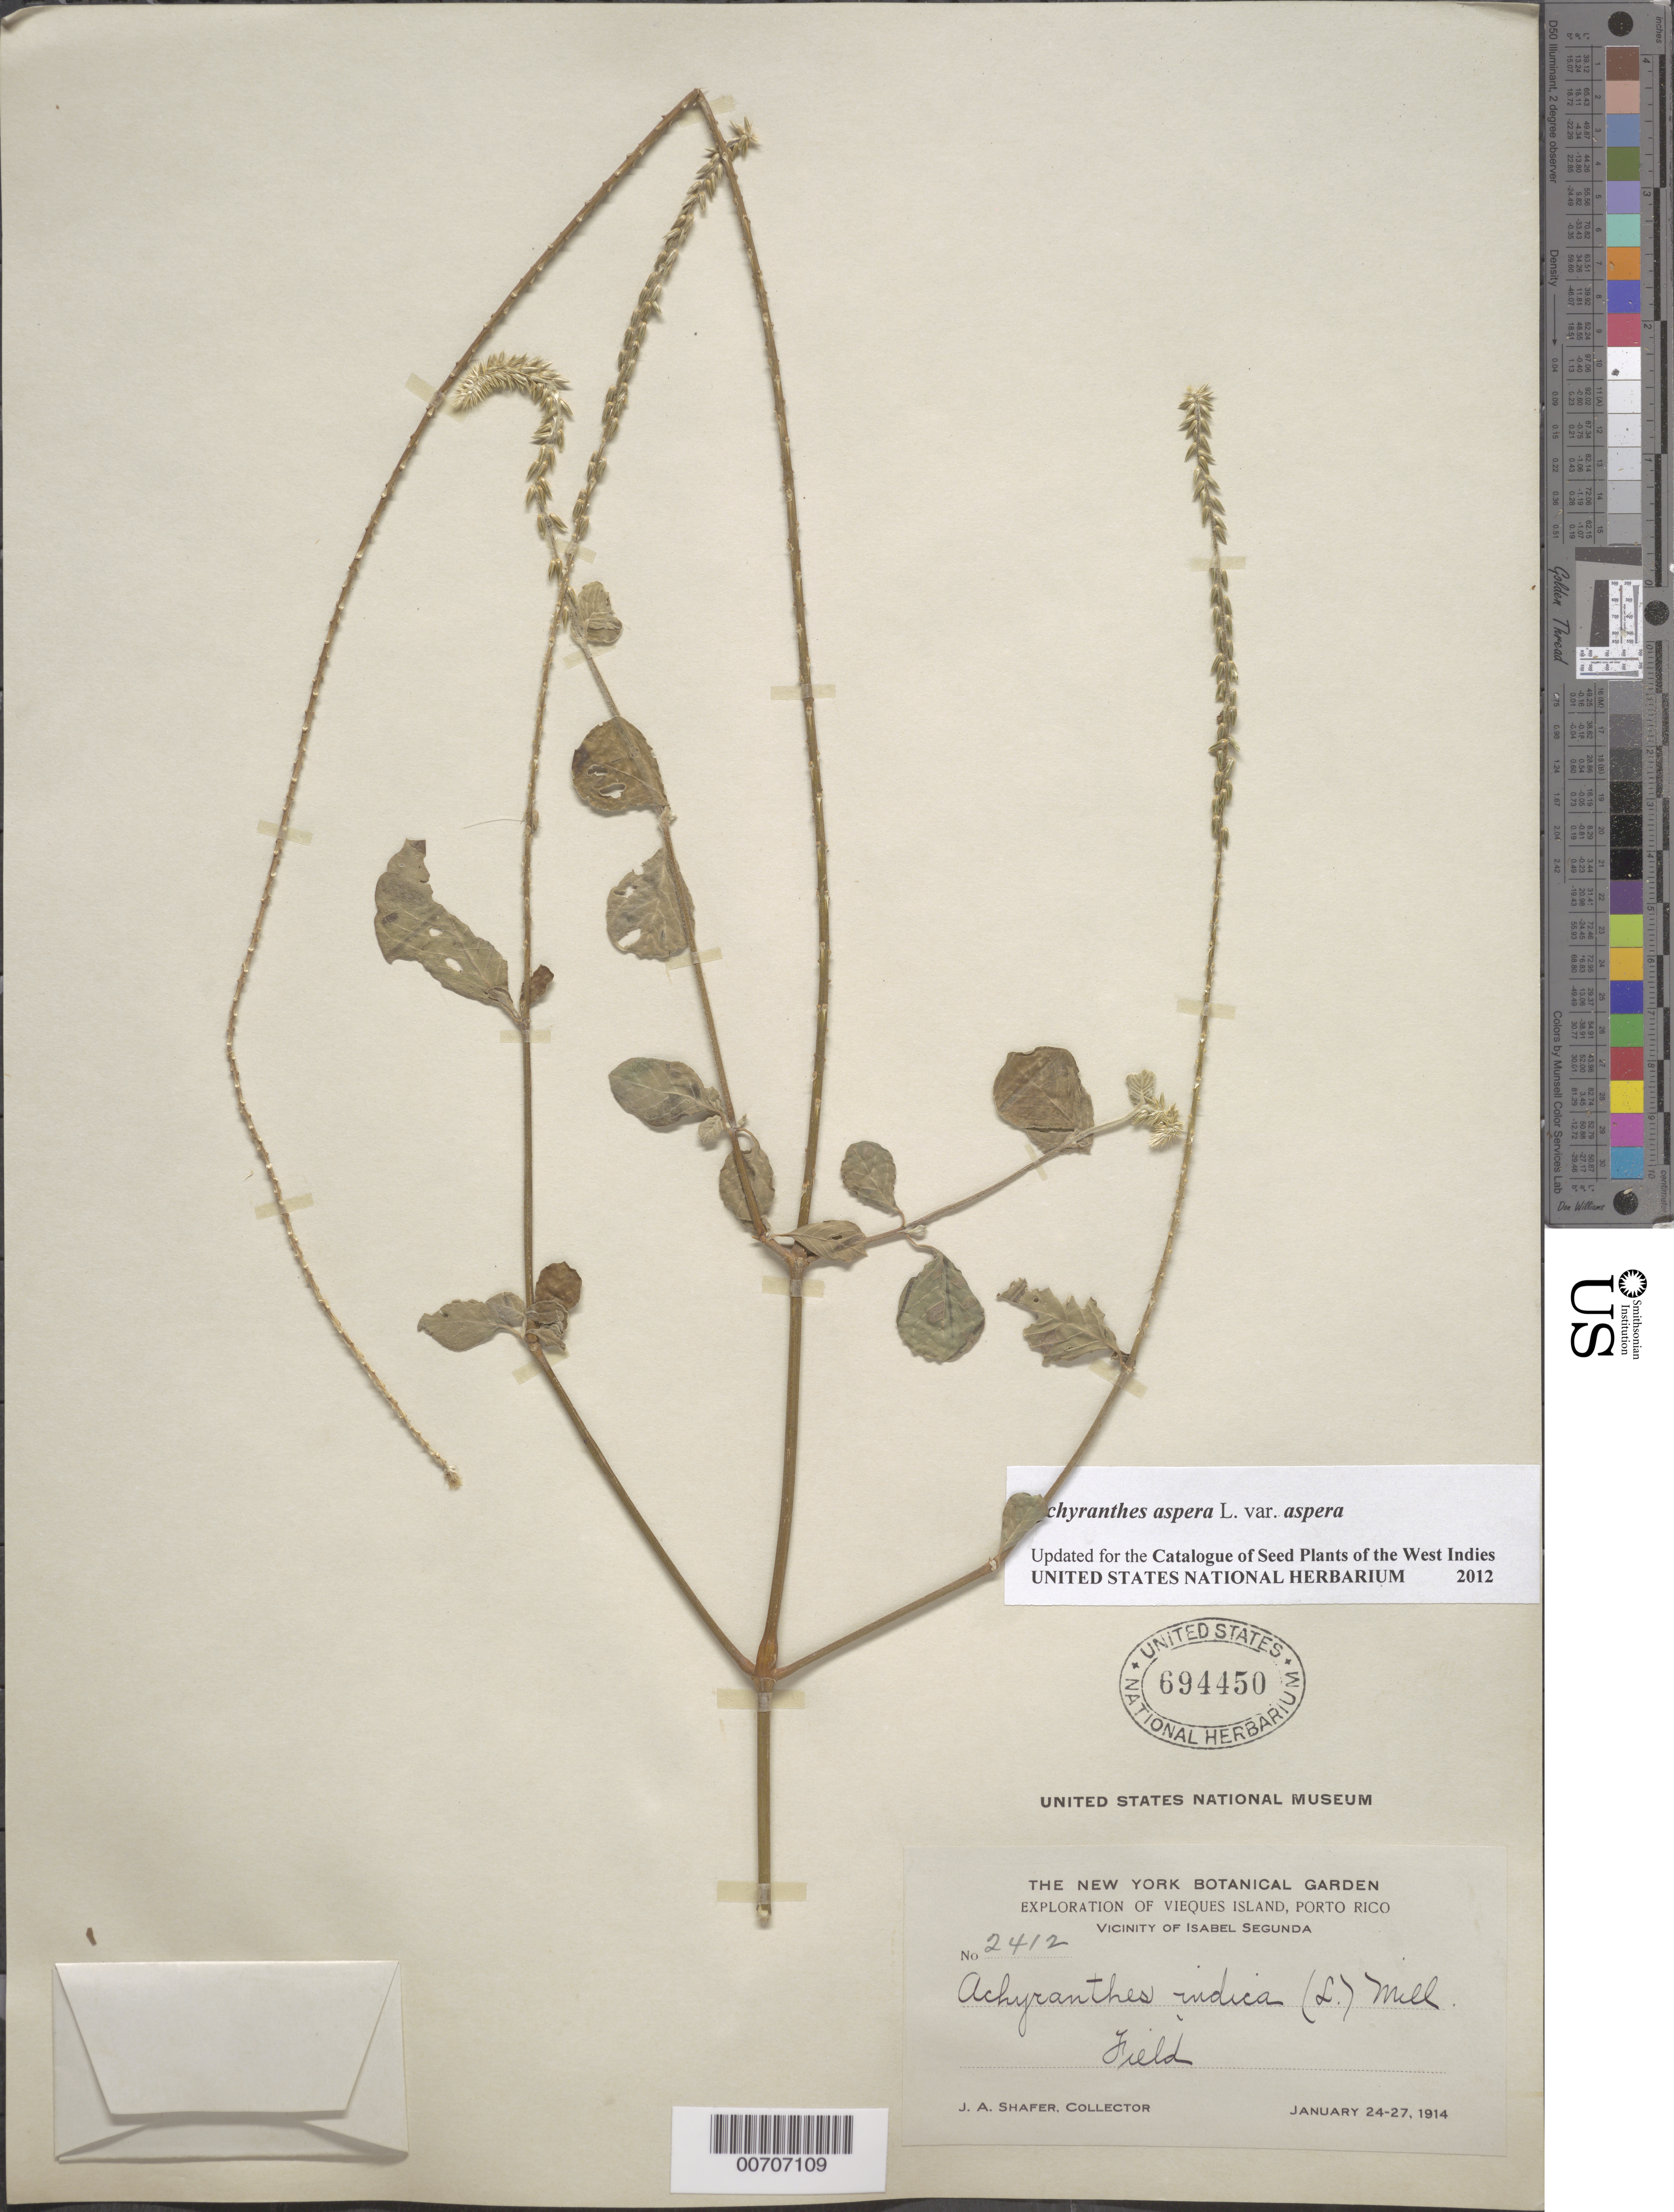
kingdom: Plantae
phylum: Tracheophyta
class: Magnoliopsida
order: Caryophyllales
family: Amaranthaceae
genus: Achyranthes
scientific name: Achyranthes indica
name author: Mill.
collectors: J. A. Shafer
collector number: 2412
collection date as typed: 24 Jan 1914 to 27 Jan 1914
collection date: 1914-01-24/1914-01-27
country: Puerto Rico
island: Vieques Island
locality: Isabel Segunda, vic of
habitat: Field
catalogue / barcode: US 694450